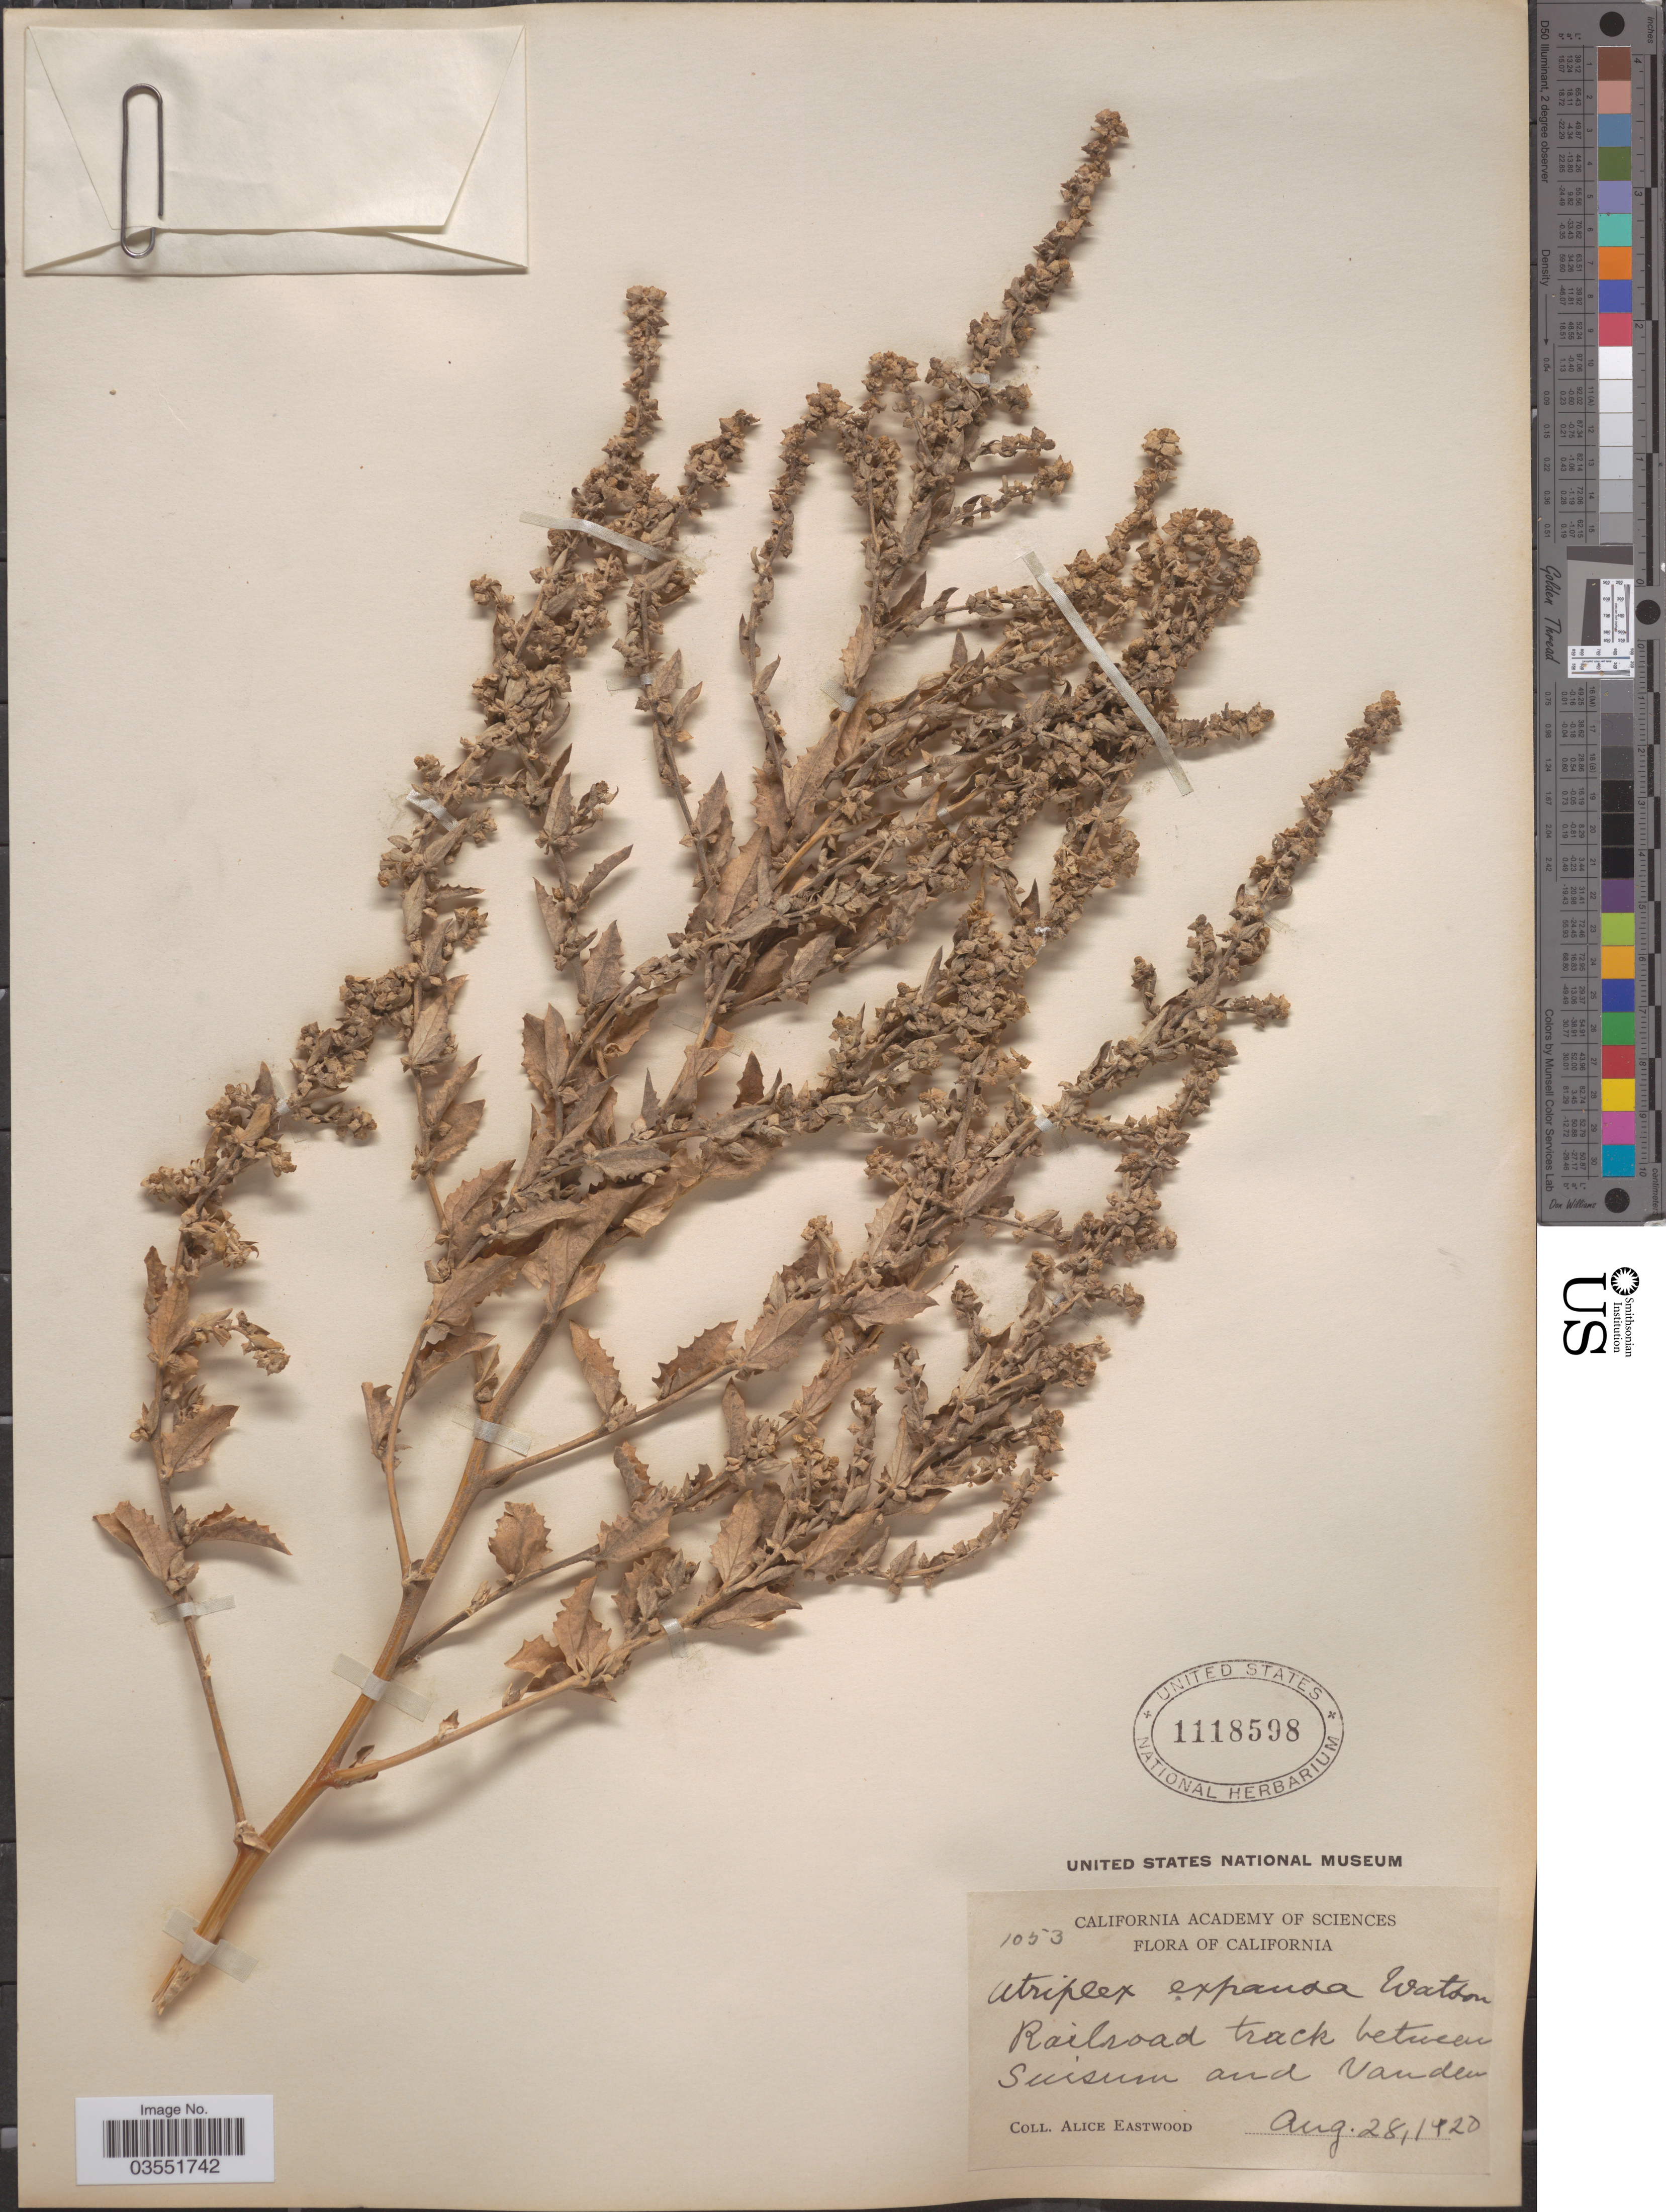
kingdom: Plantae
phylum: Tracheophyta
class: Magnoliopsida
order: Caryophyllales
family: Amaranthaceae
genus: Atriplex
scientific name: Atriplex expansa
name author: S. Watson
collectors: A. Eastwood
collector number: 1053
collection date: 1920-08-28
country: United States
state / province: California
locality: Railroad track between Suisun and Vanden.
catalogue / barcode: US 1118598